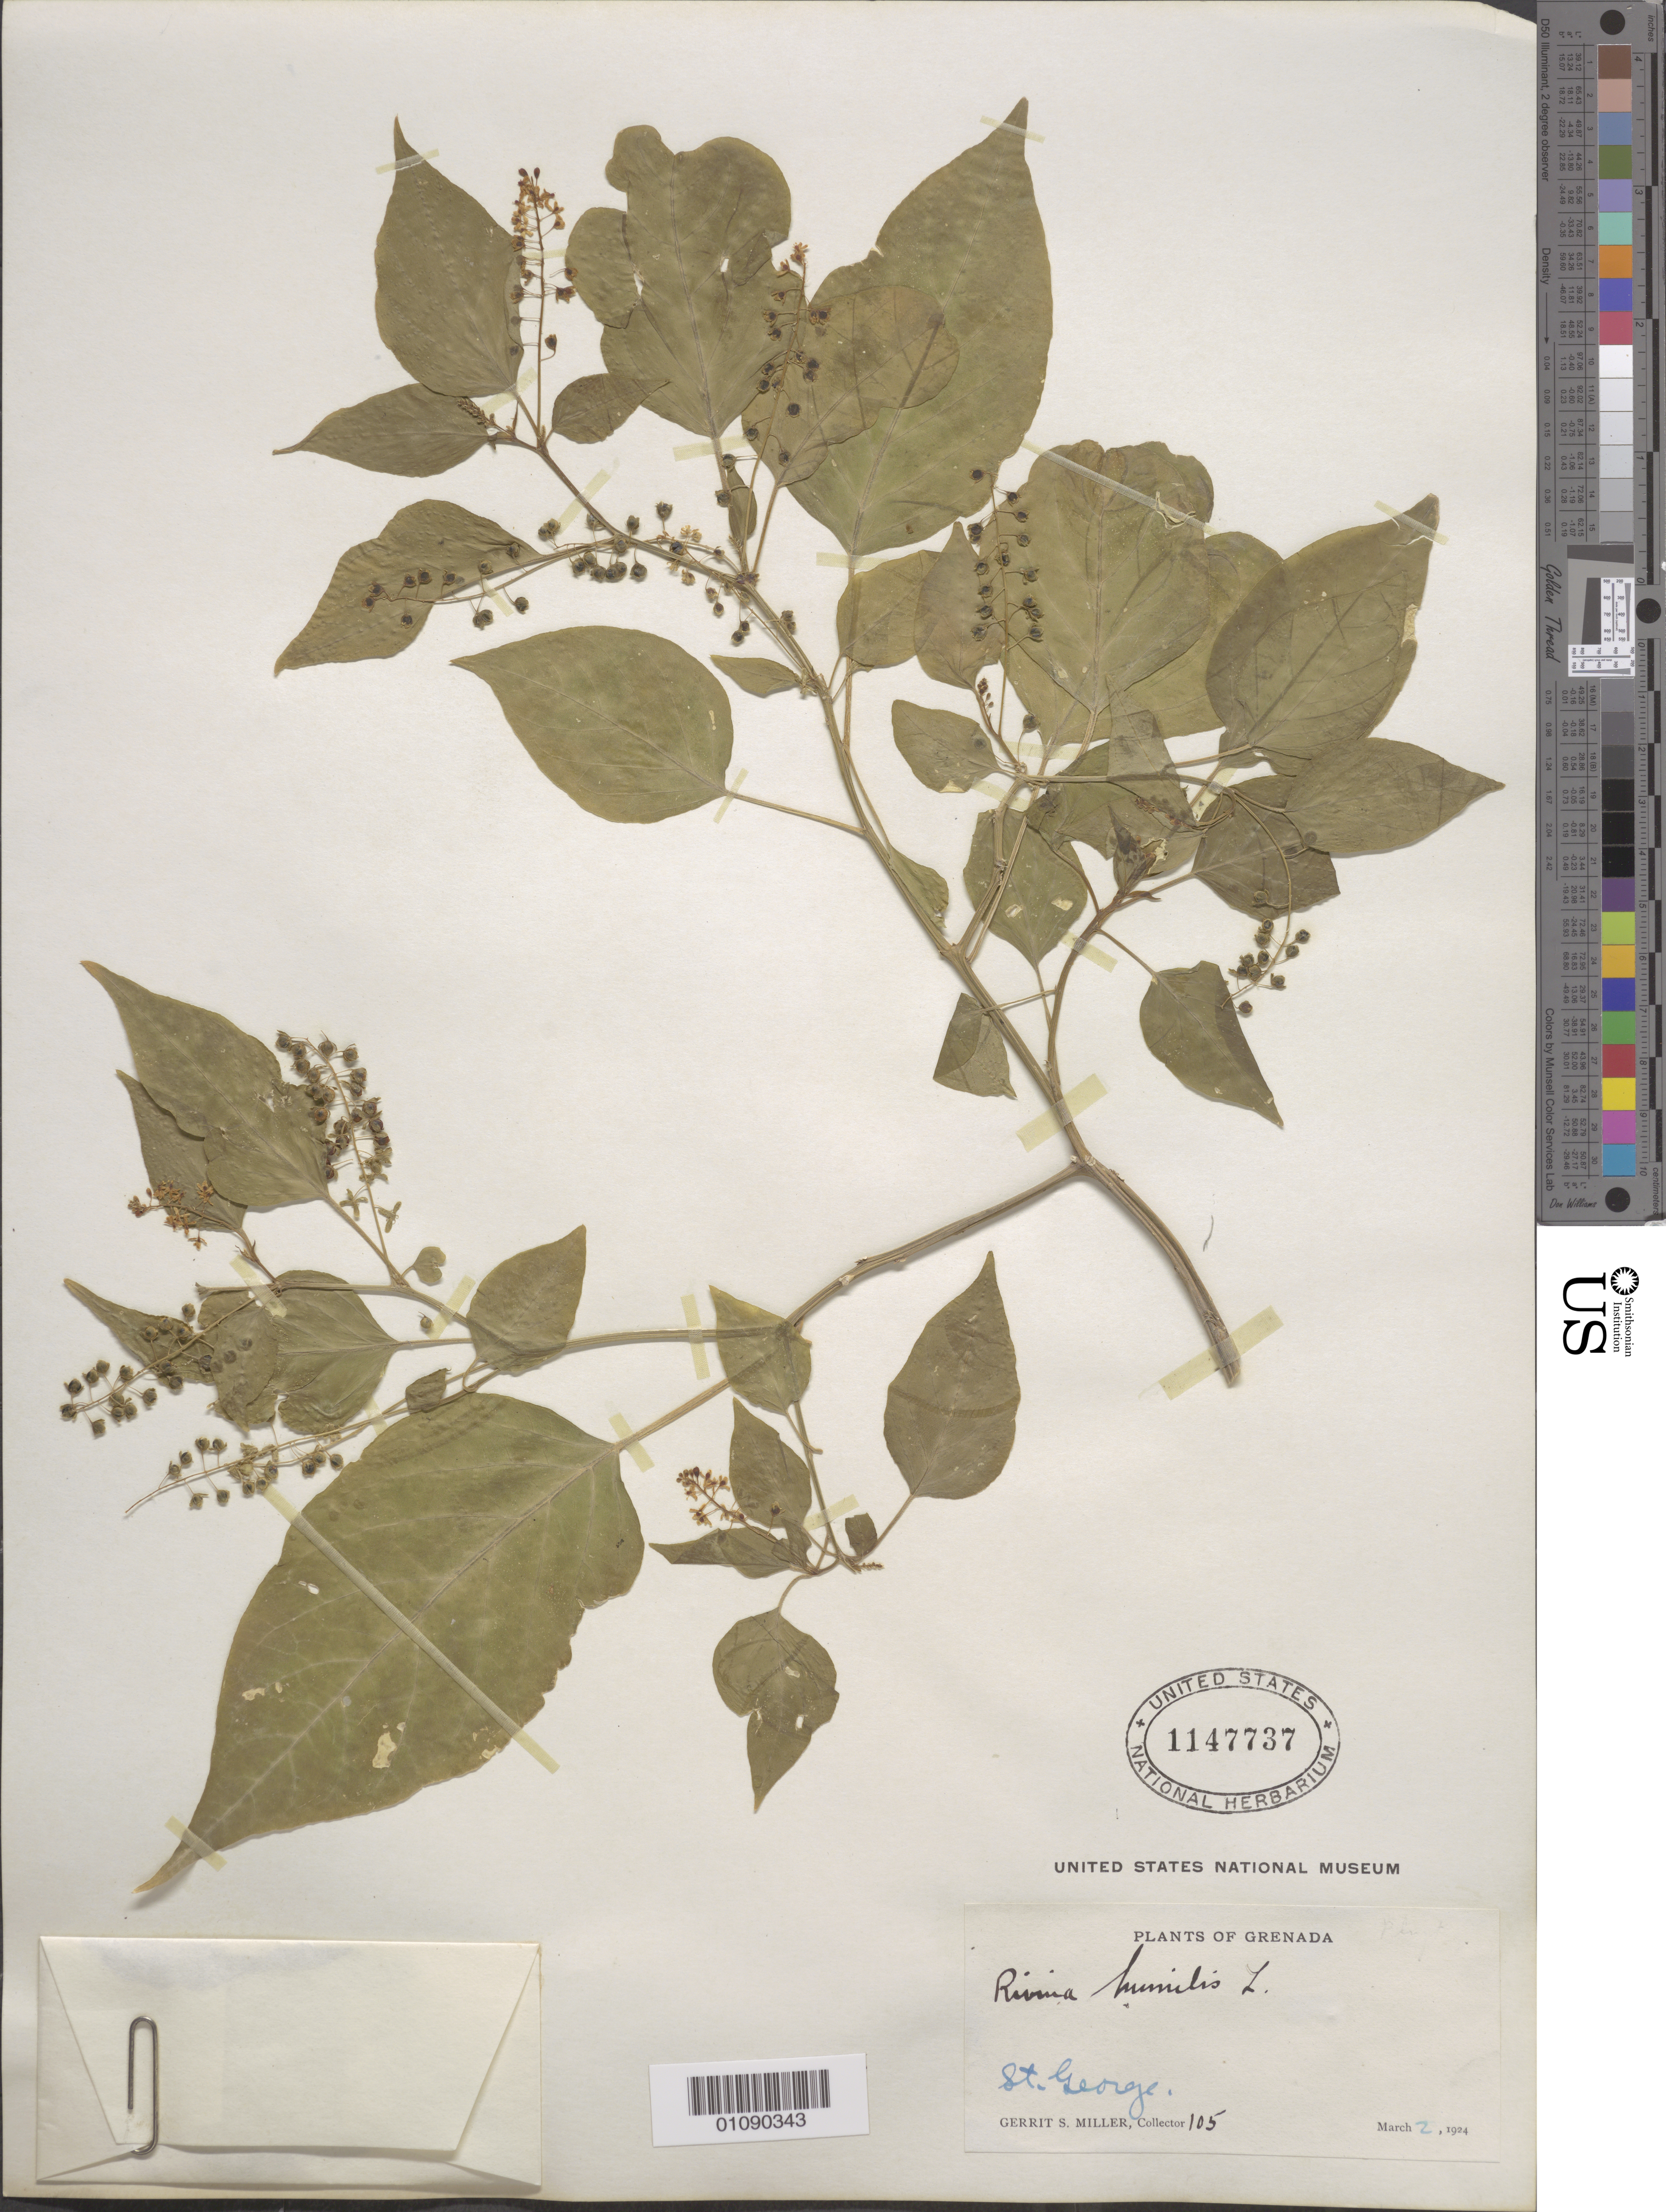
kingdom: Plantae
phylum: Tracheophyta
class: Magnoliopsida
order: Caryophyllales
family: Phytolaccaceae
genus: Rivina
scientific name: Rivina humilis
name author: L.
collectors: G. S. Miller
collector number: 105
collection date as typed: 02 Mar 1924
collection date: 1924-03-02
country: Grenada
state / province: Saint George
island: Grenada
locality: St. George.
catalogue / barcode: US 1147737